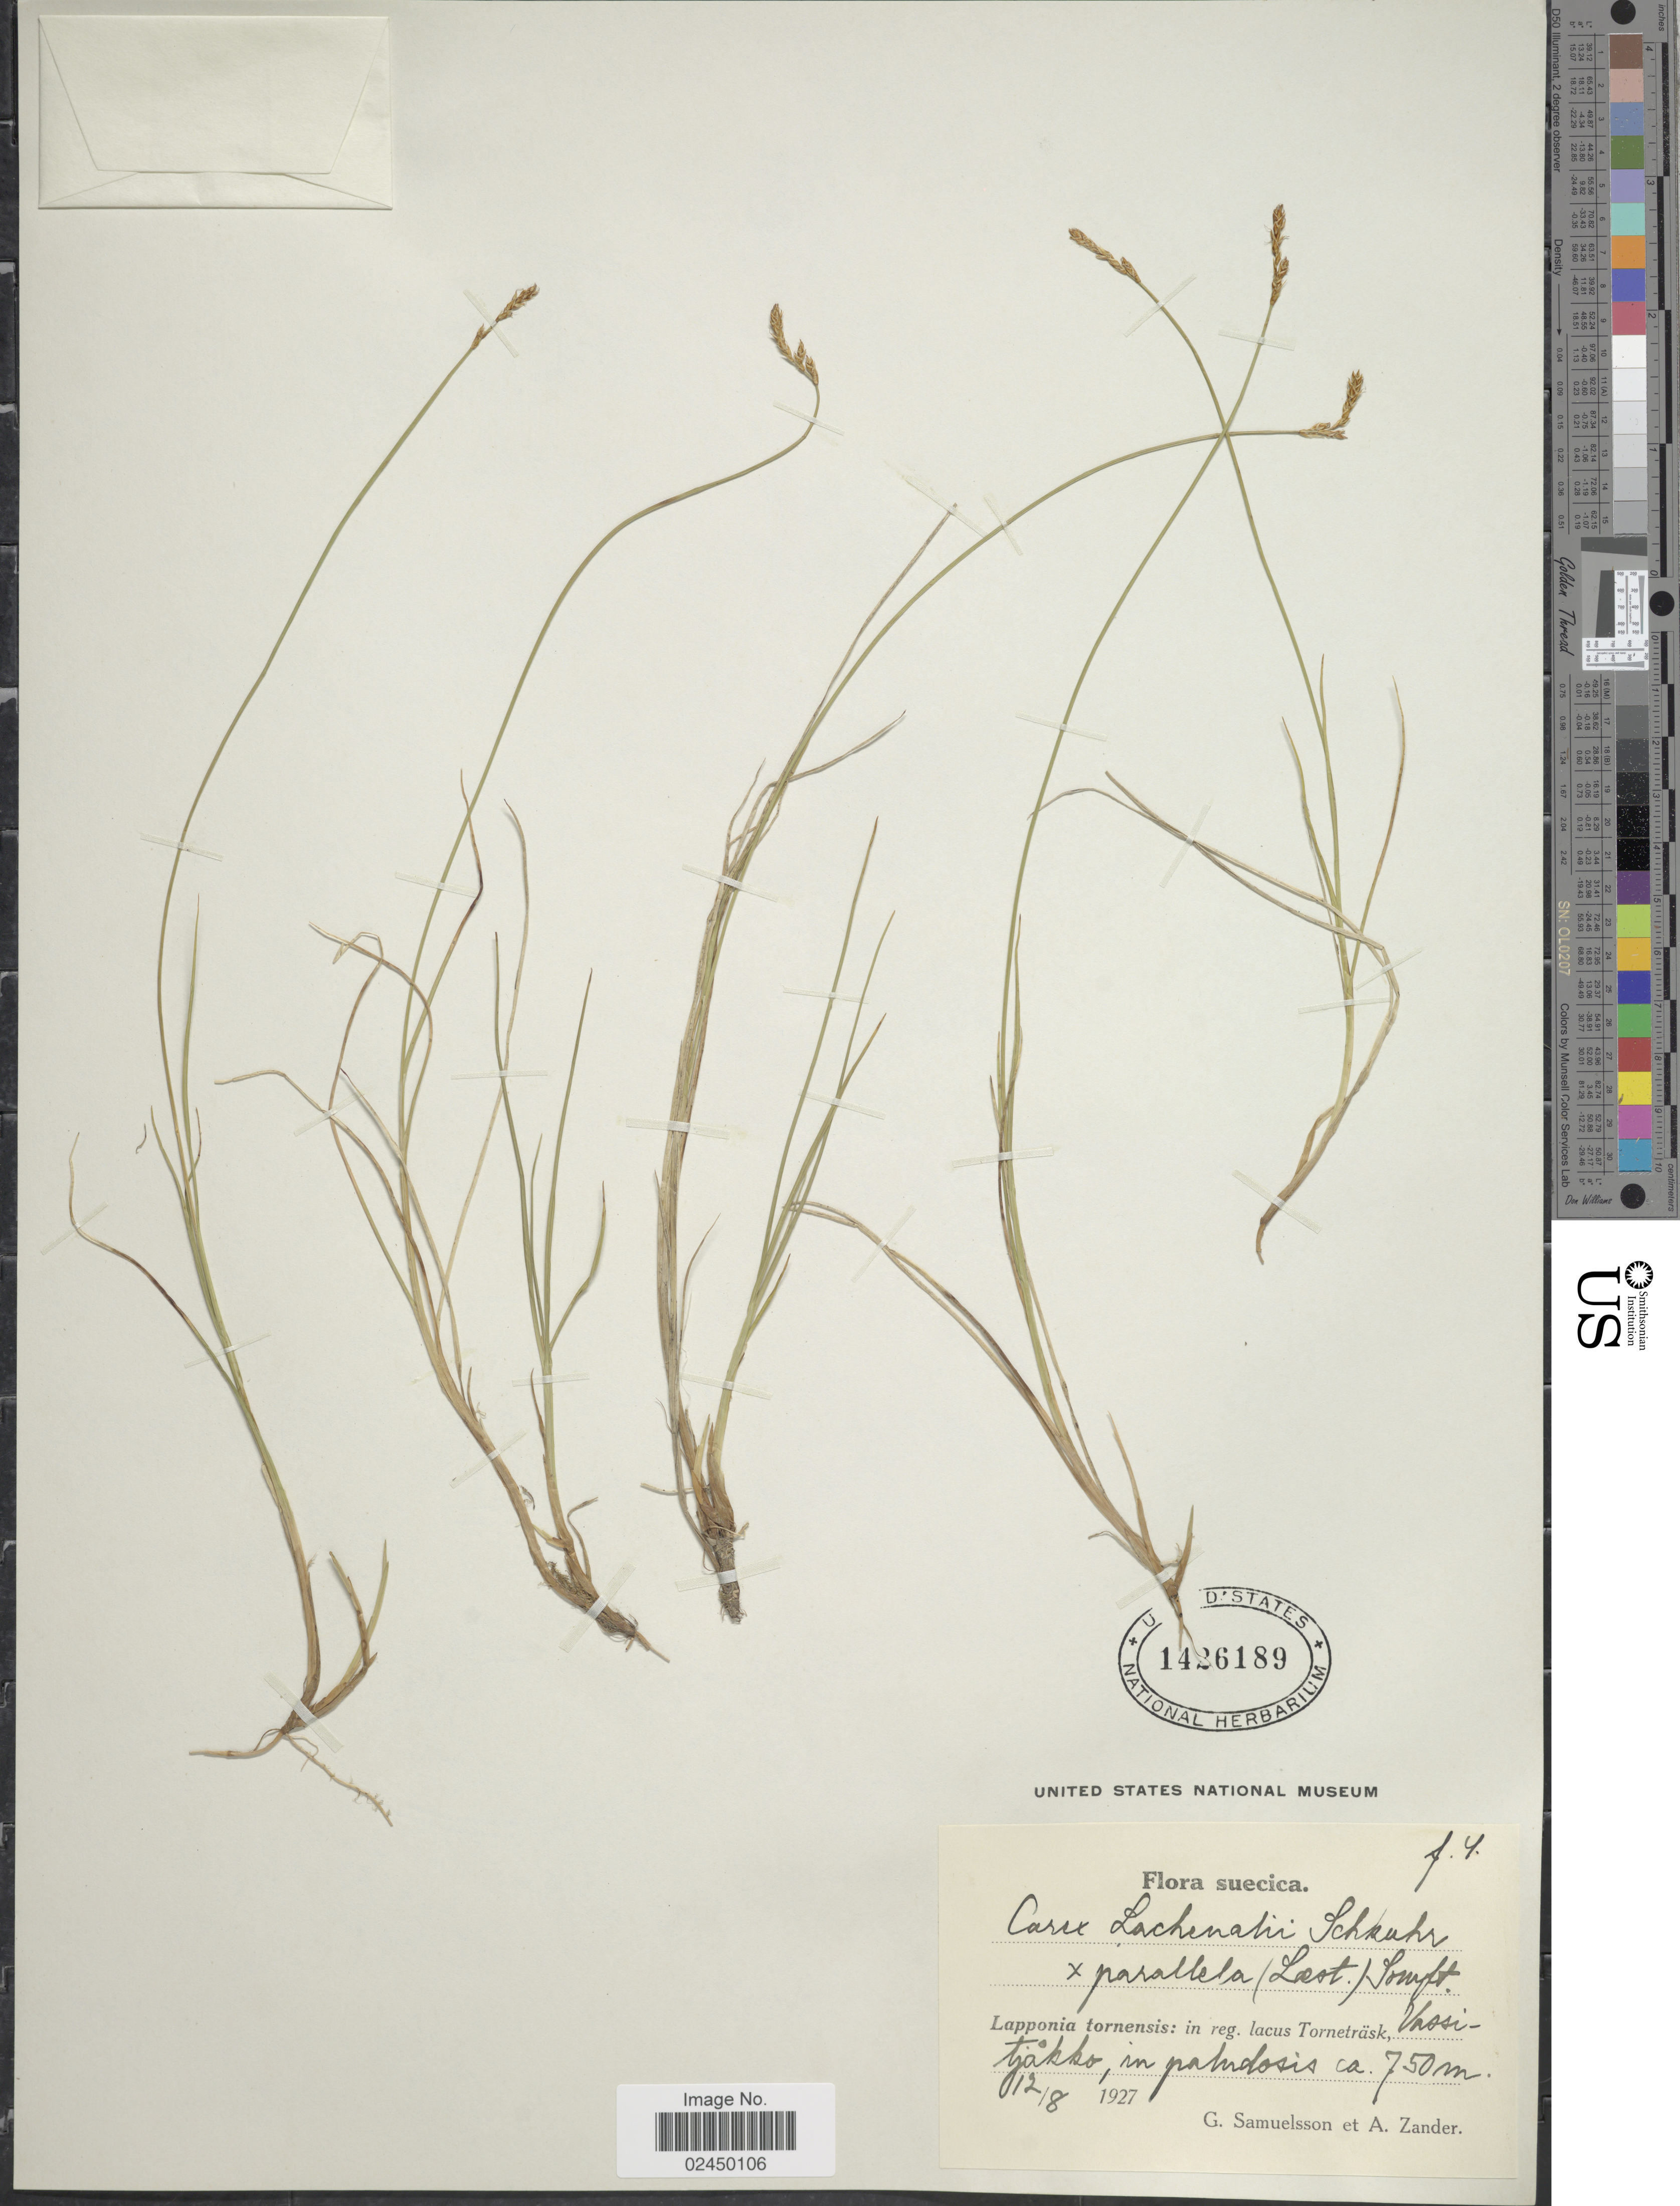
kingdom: Plantae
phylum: Tracheophyta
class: Liliopsida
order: Poales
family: Cyperaceae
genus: Carex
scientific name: Carex lachenalii subsp. lachenalii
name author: Schkuhr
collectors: G. Samuelsson & A. Zander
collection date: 1927-08-12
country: Sweden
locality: Suecica, Lapponia tornensis: in reg lacus Torneträsk, Vassitjakko, in paludosis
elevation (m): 750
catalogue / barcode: US 1426189